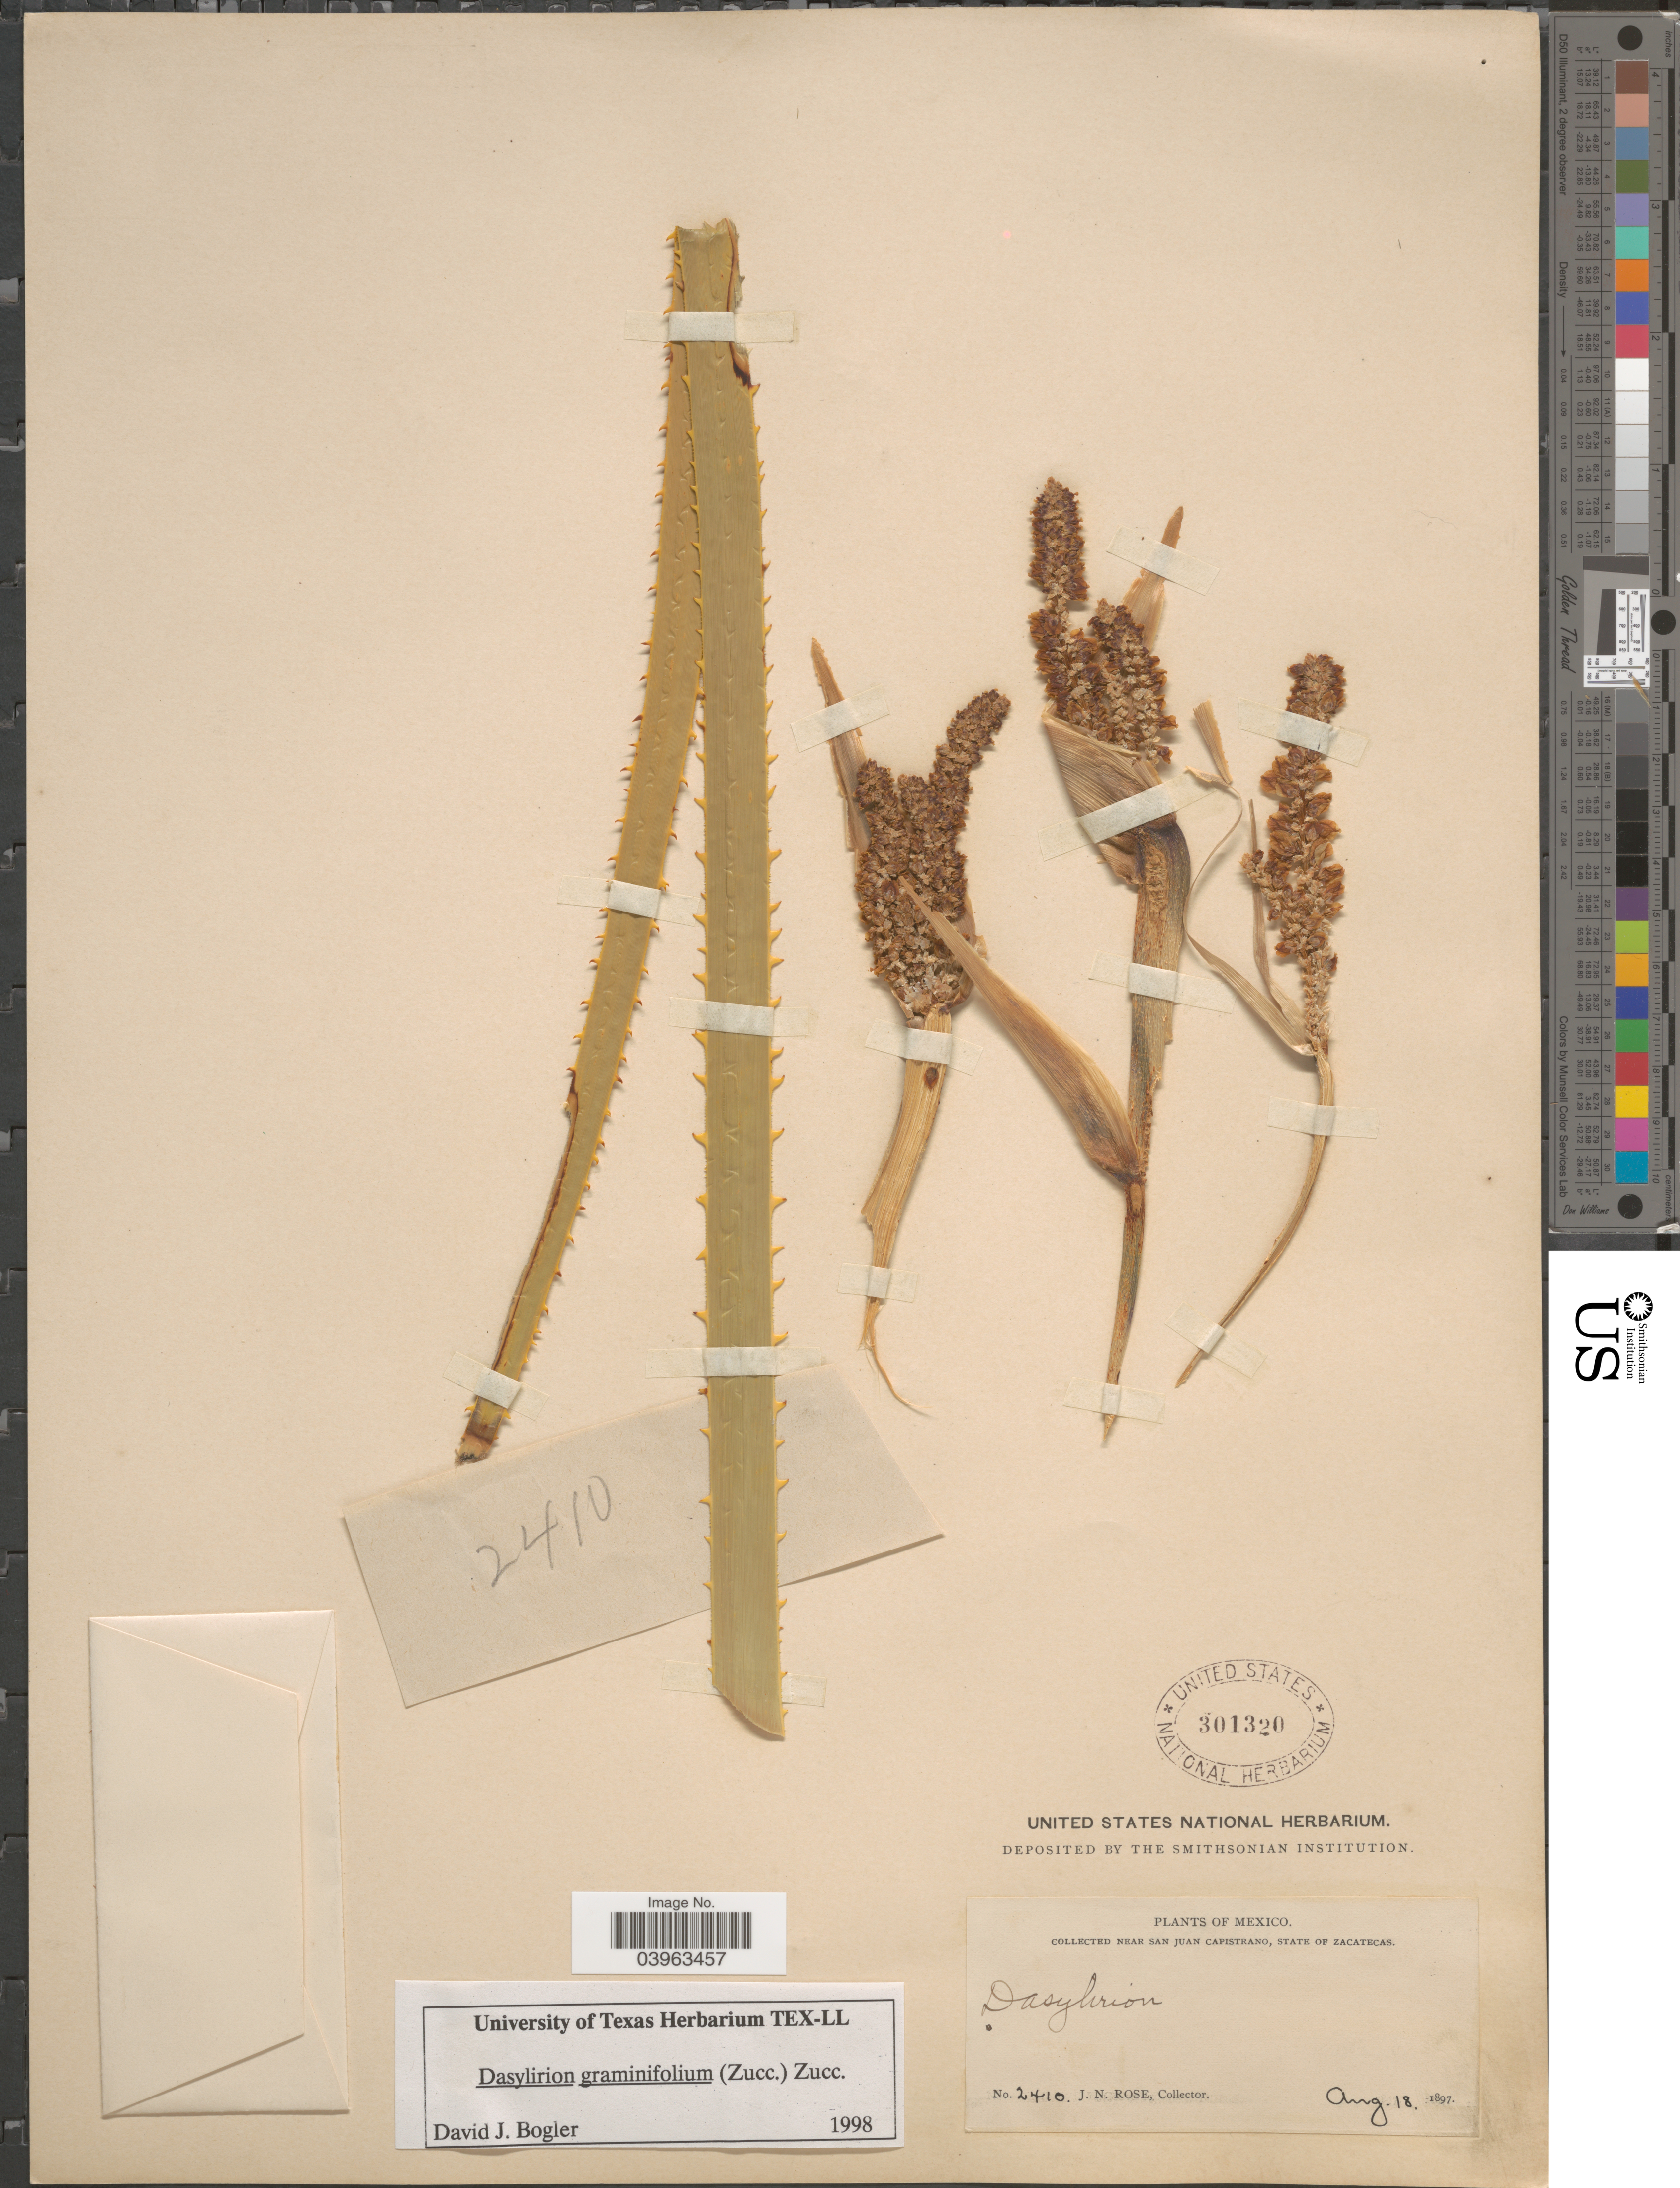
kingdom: Plantae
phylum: Tracheophyta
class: Liliopsida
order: Asparagales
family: Asparagaceae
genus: Dasylirion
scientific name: Dasylirion graminifolium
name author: (Zucc.) Zucc.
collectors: J. N. Rose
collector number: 2410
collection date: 1897-08-18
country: Mexico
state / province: Zacatecas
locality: Near San Juan Capistrano.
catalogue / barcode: US 301320